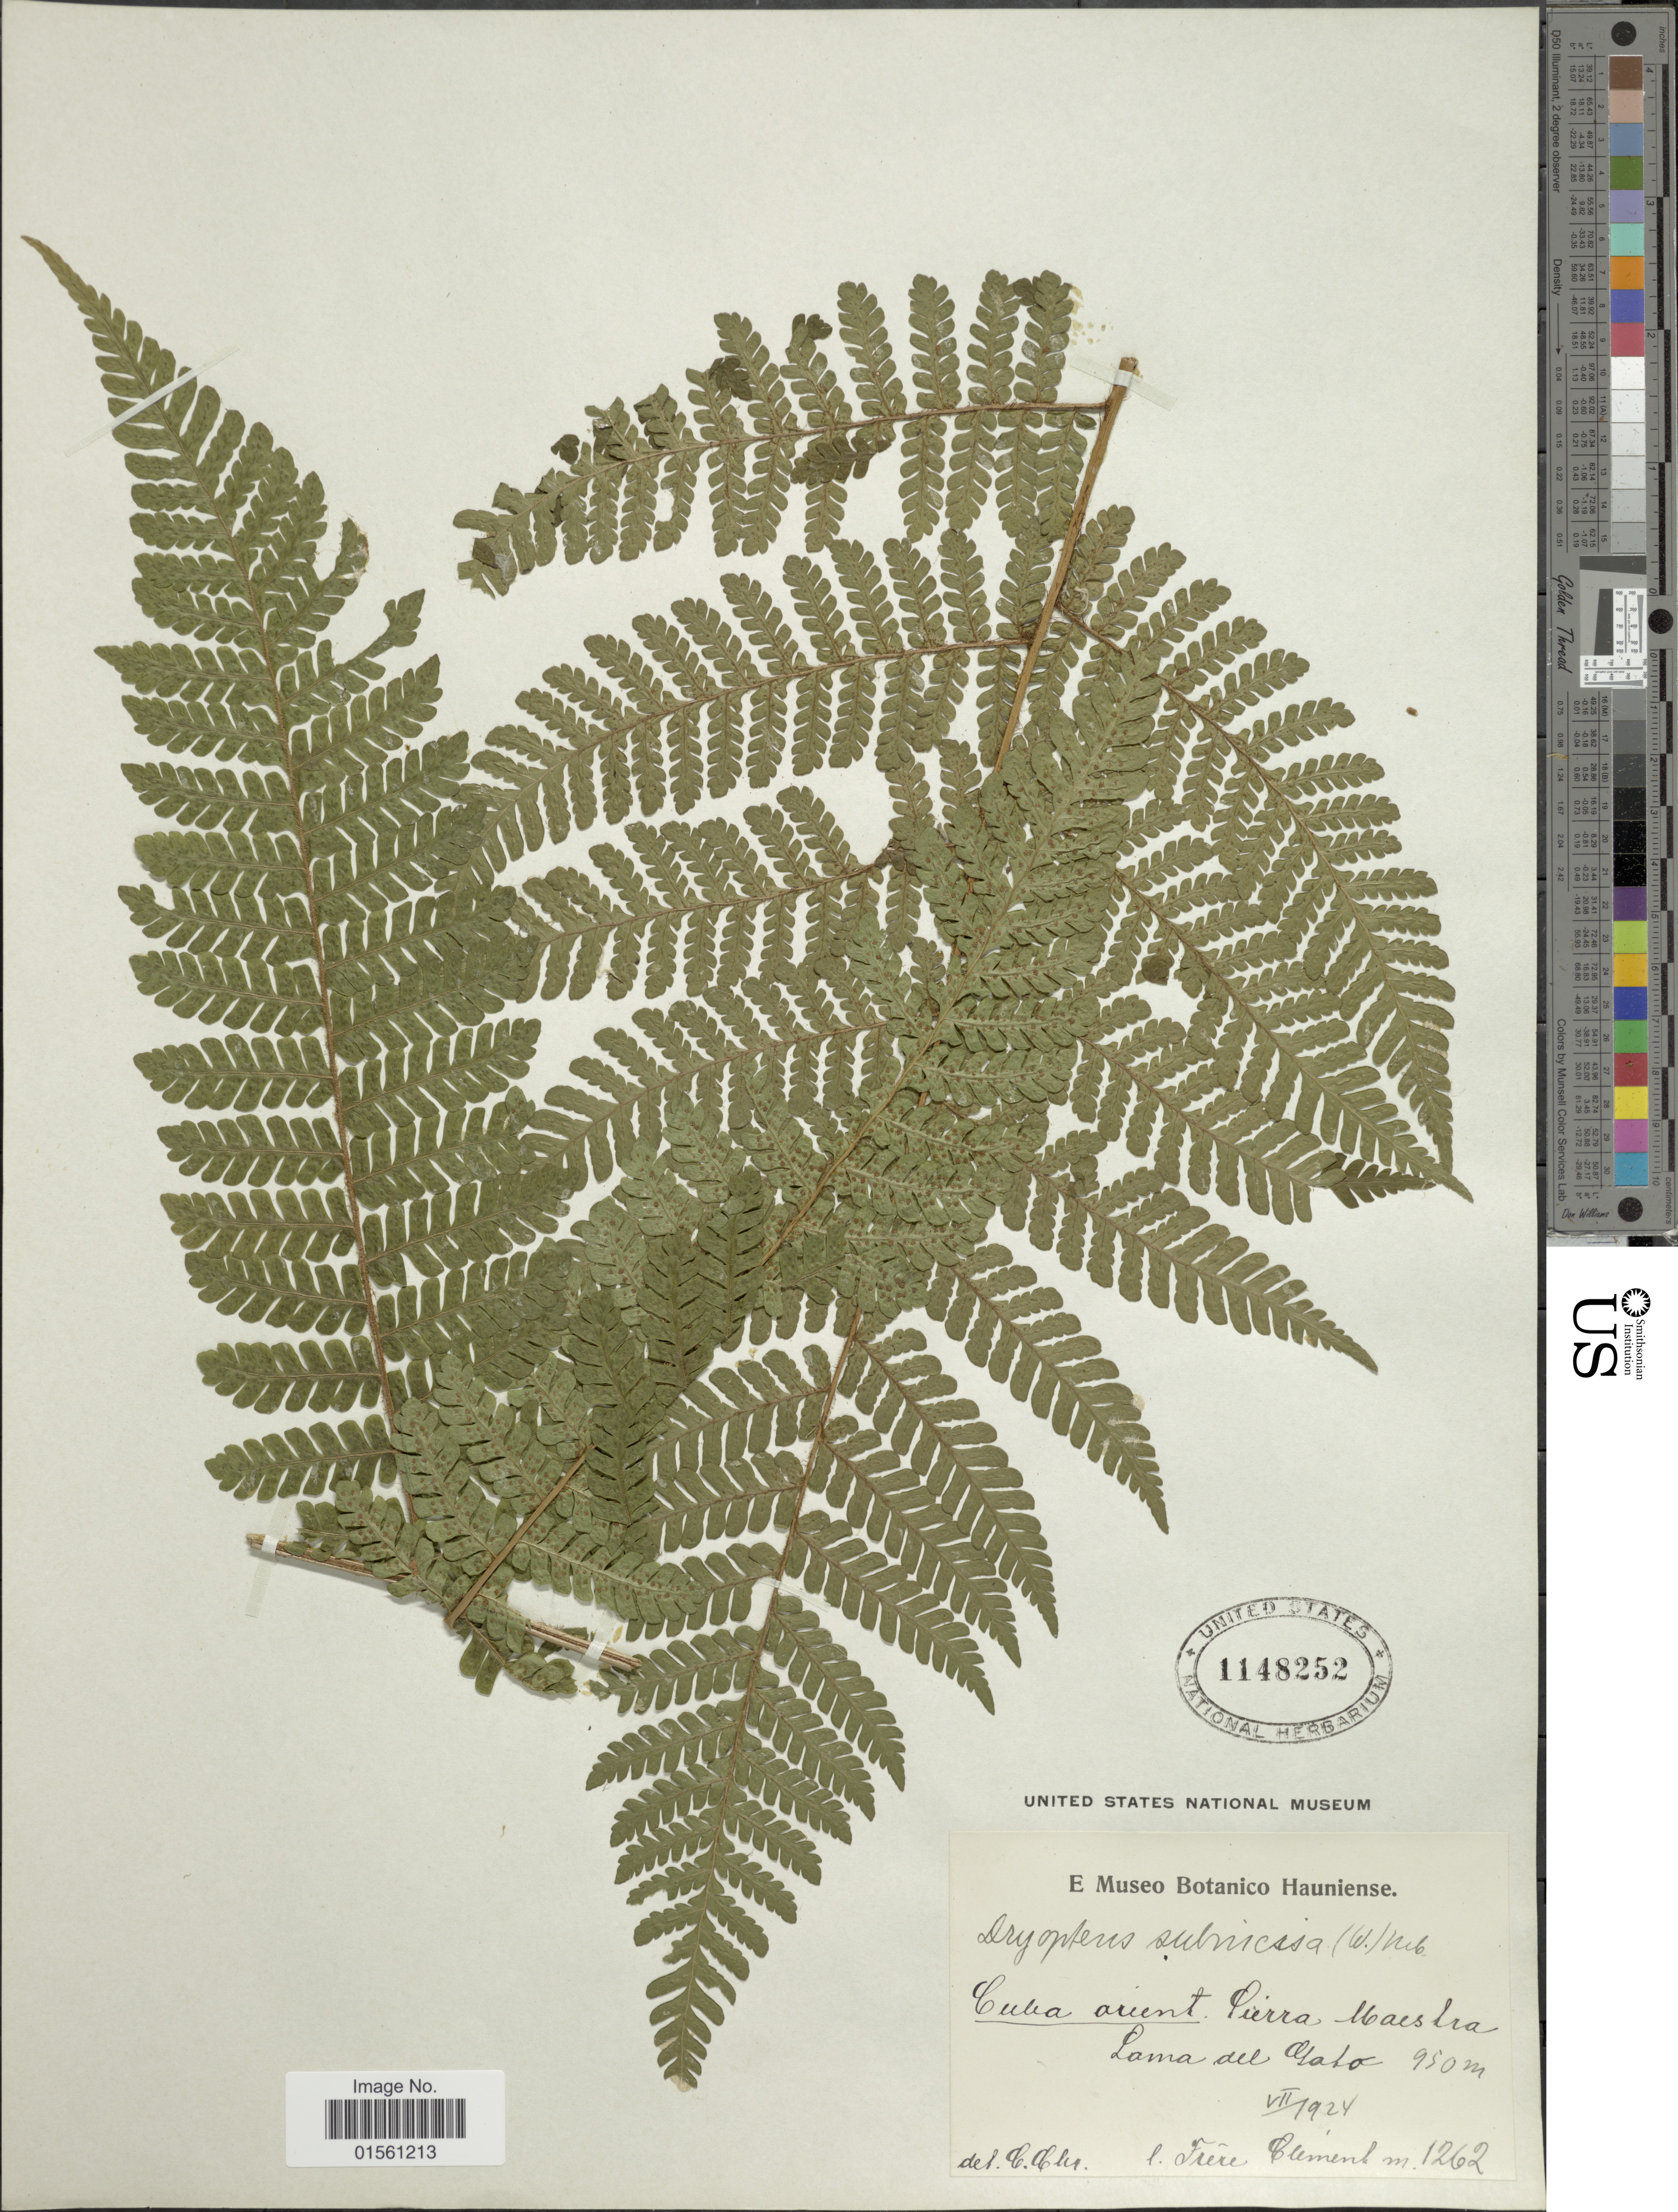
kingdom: Plantae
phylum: Tracheophyta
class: Polypodiopsida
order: Polypodiales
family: Dryopteridaceae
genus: Megalastrum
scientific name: Megalastrum subincisum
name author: (Willd.) A.R. Sm. & R.C. Moran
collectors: B. Clement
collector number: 1262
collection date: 1924-07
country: Cuba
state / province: Oriente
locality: Pierra Maestra Loma del Gato.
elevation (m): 950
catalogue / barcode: US 1148252